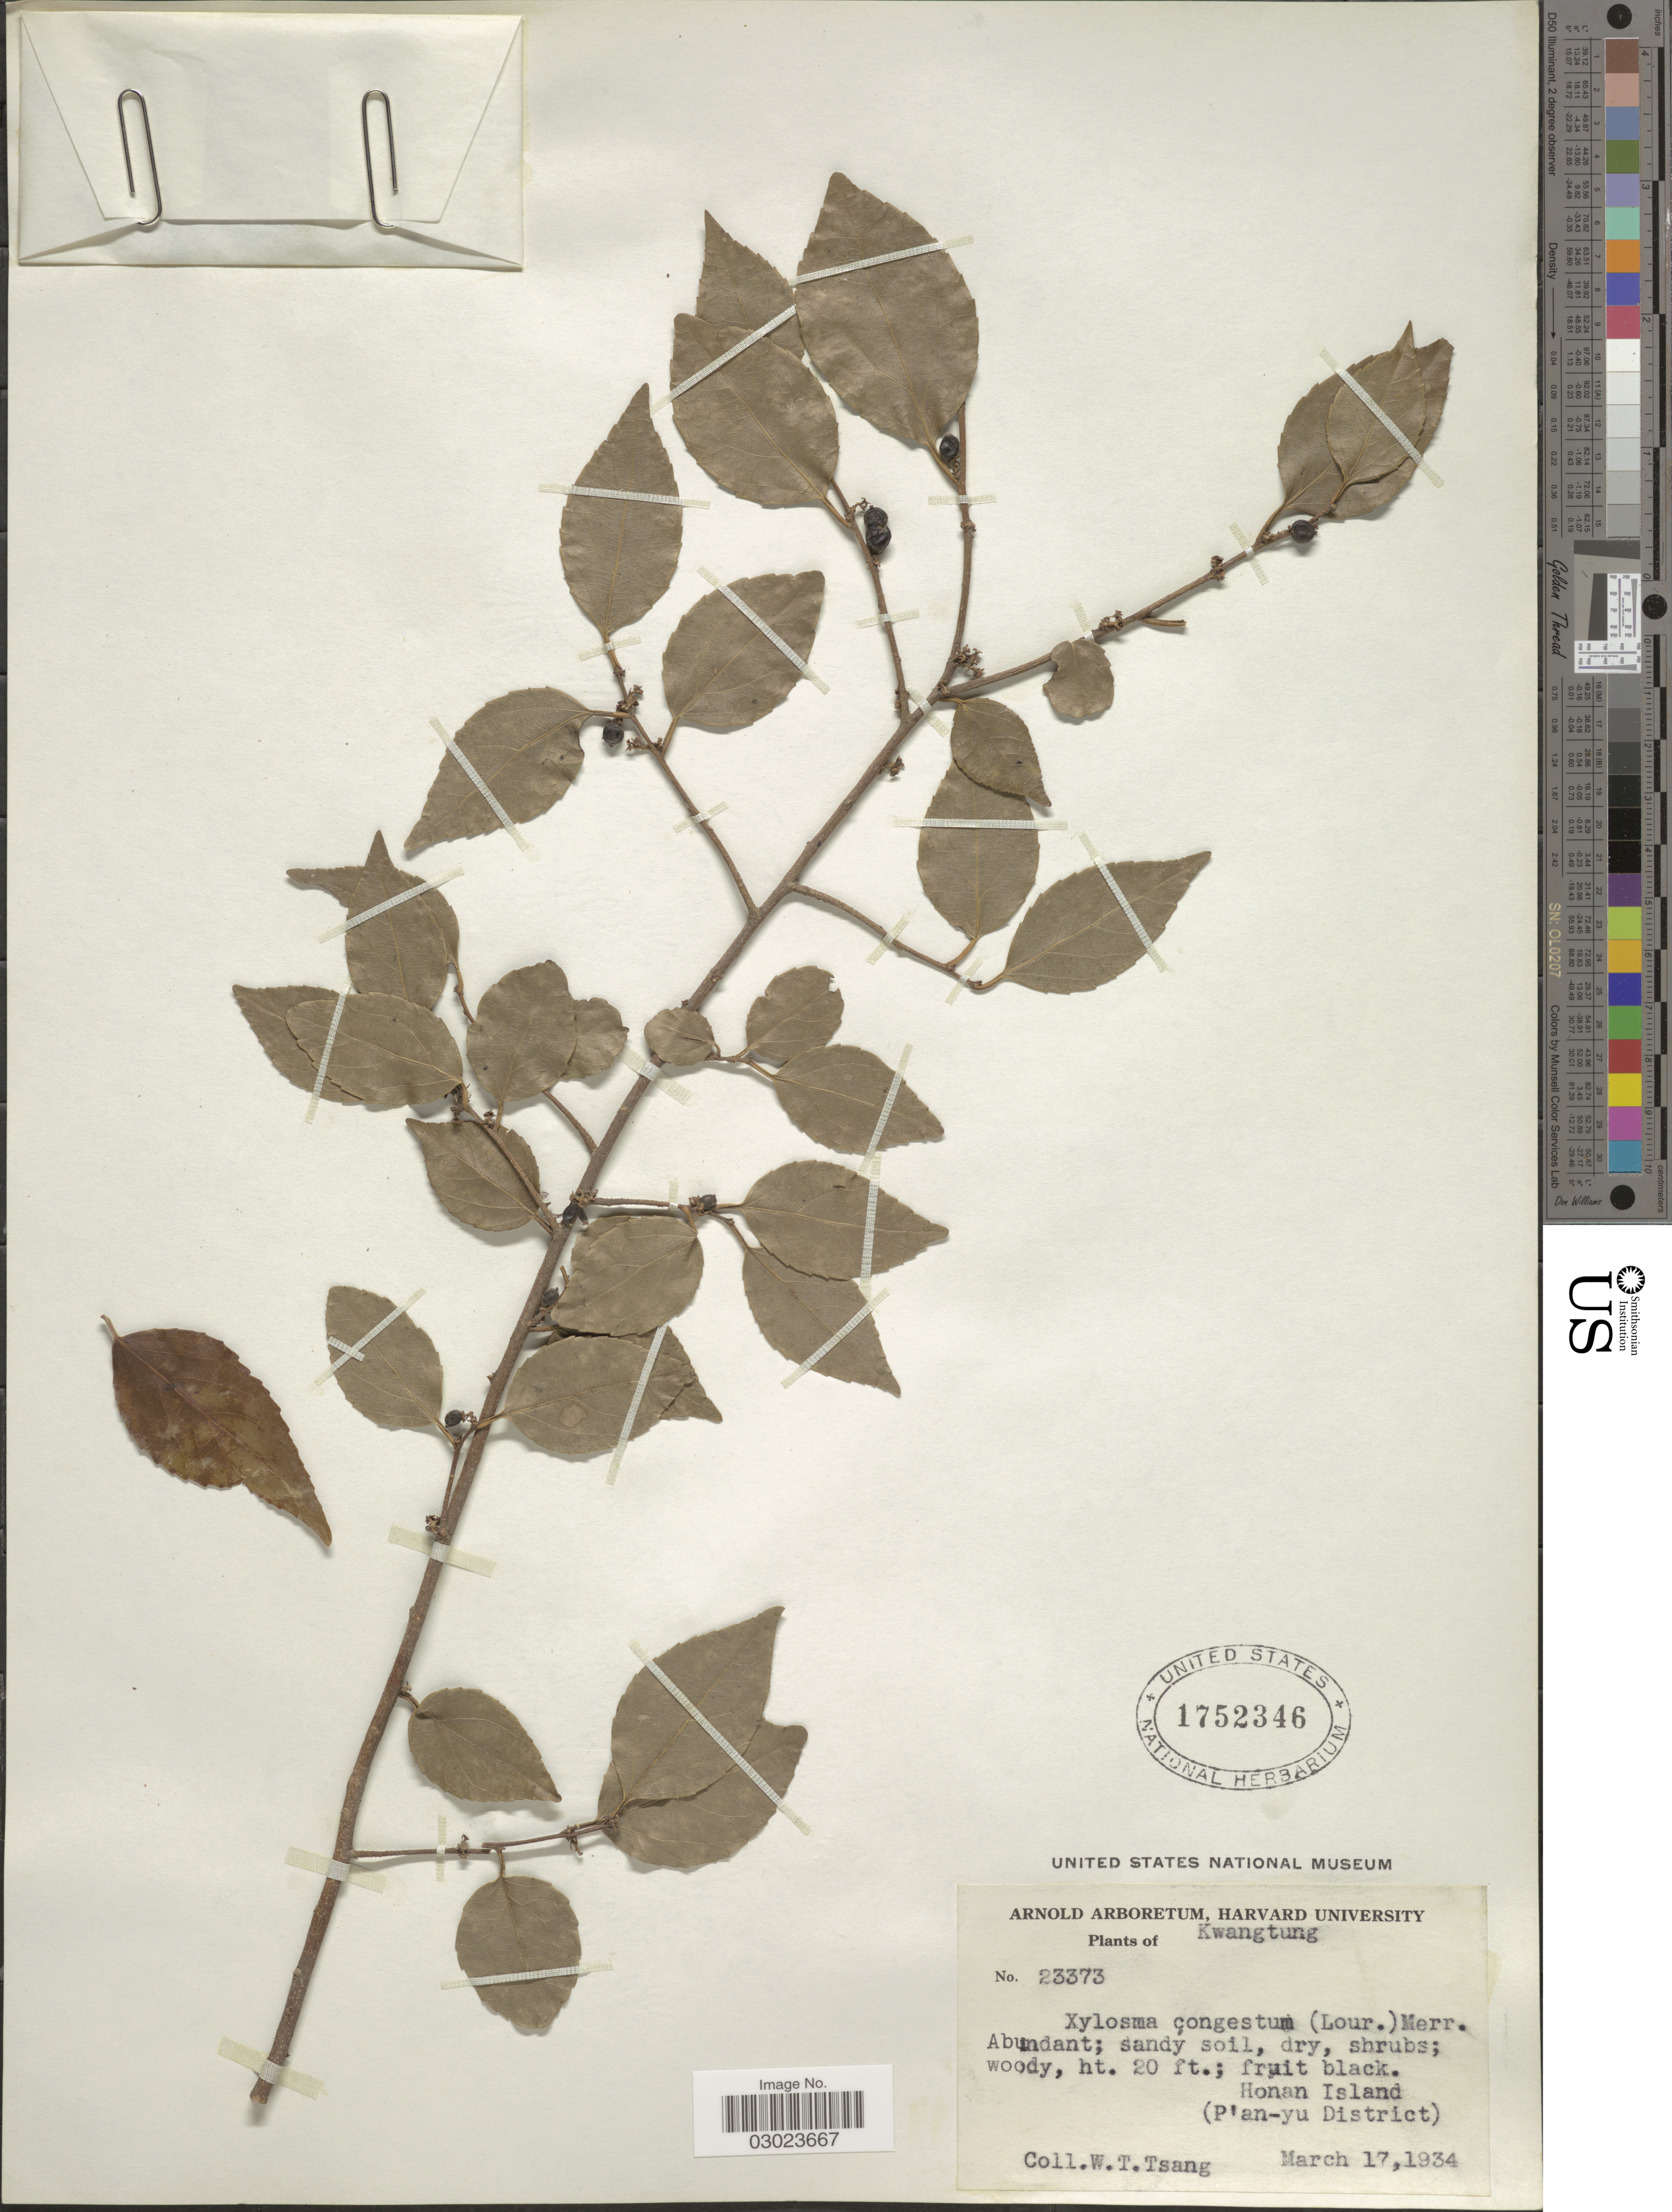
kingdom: Plantae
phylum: Tracheophyta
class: Magnoliopsida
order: Malpighiales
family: Salicaceae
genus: Xylosma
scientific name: Xylosma congesta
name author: (Lour.) Merr.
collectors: W. T. Tsang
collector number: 23373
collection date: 1934-03-17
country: China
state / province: Guangdong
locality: Kwangtung, Honan Island (P'an-yu District).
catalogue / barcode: US 1752346